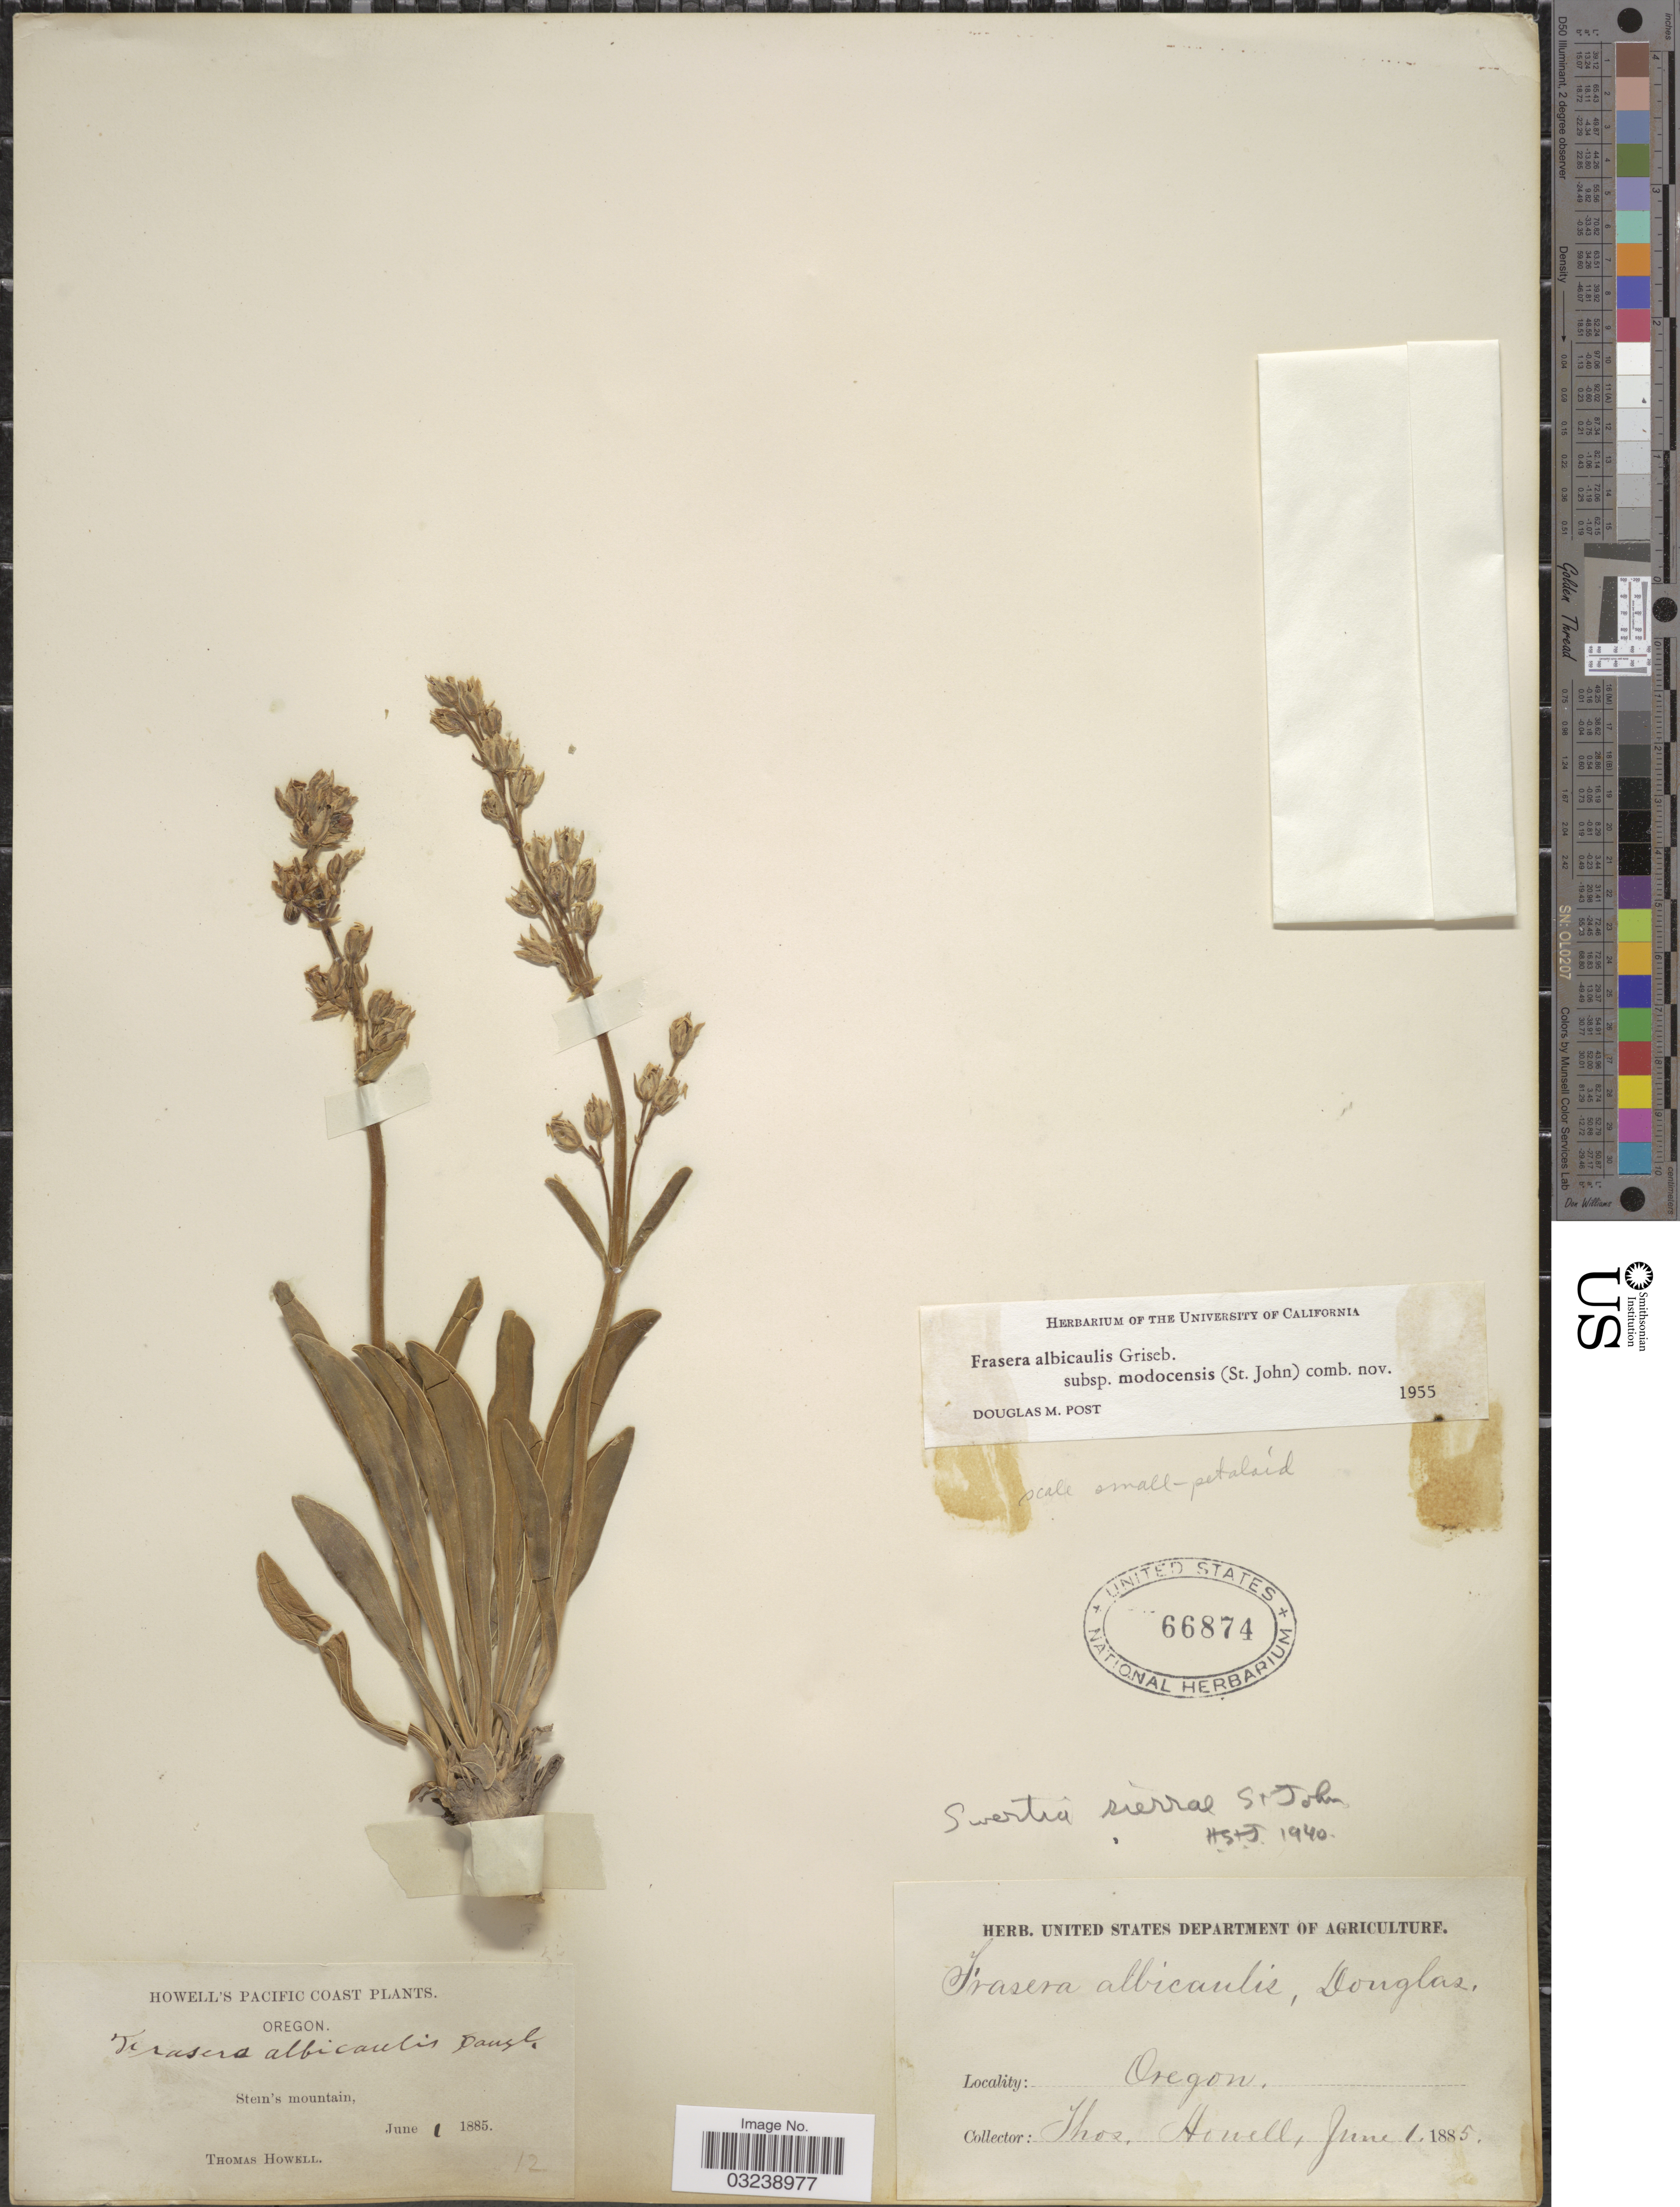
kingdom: Plantae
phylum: Tracheophyta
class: Magnoliopsida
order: Gentianales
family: Gentianaceae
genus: Frasera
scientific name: Frasera albicaulis var. modocensis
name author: (N.H. Holmgren) H. St. John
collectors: T. Howell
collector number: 12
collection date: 1885-06-01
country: United States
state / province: Oregon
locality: Pacific Coast. Stein's mountain.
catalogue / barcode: US 66874